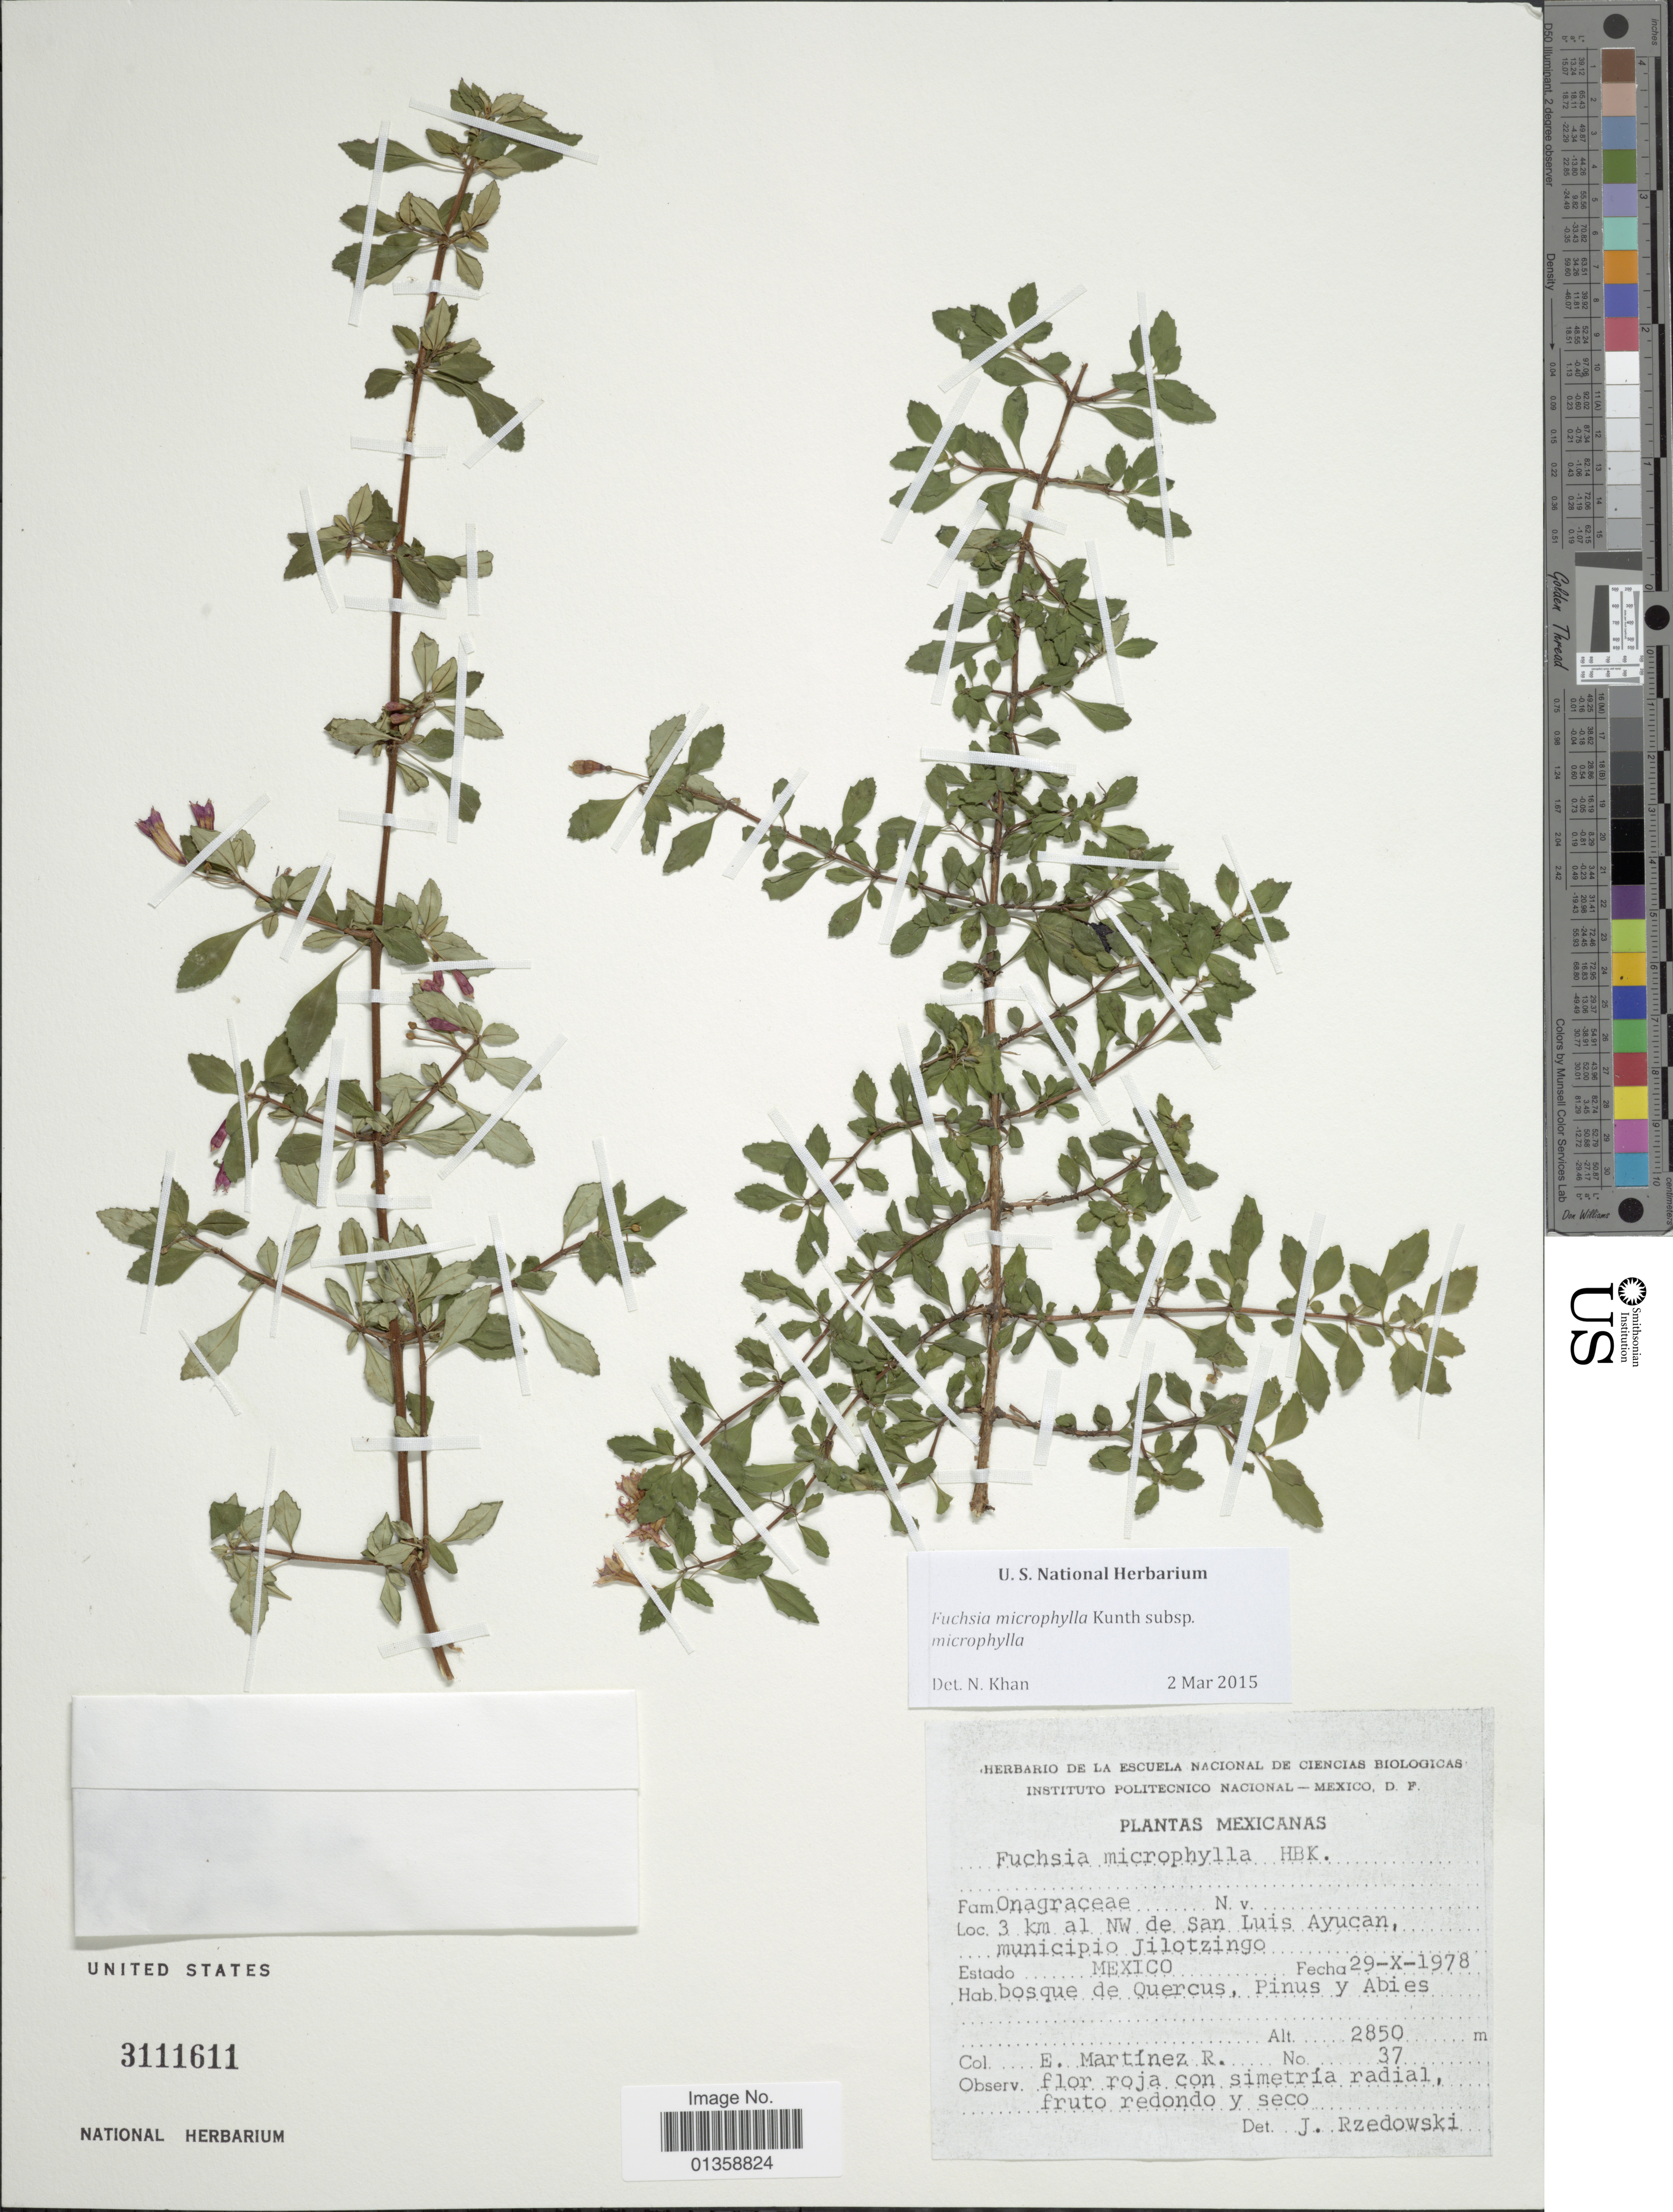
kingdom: Plantae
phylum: Tracheophyta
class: Magnoliopsida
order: Myrtales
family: Onagraceae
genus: Fuchsia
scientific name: Fuchsia microphylla subsp. microphylla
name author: Kunth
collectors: E. Martínez R.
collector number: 37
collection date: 1978-10-29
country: Mexico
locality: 3 km al NW de San Luis Ayucan, municipio Jilotzingo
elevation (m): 2850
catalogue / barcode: US 3111611